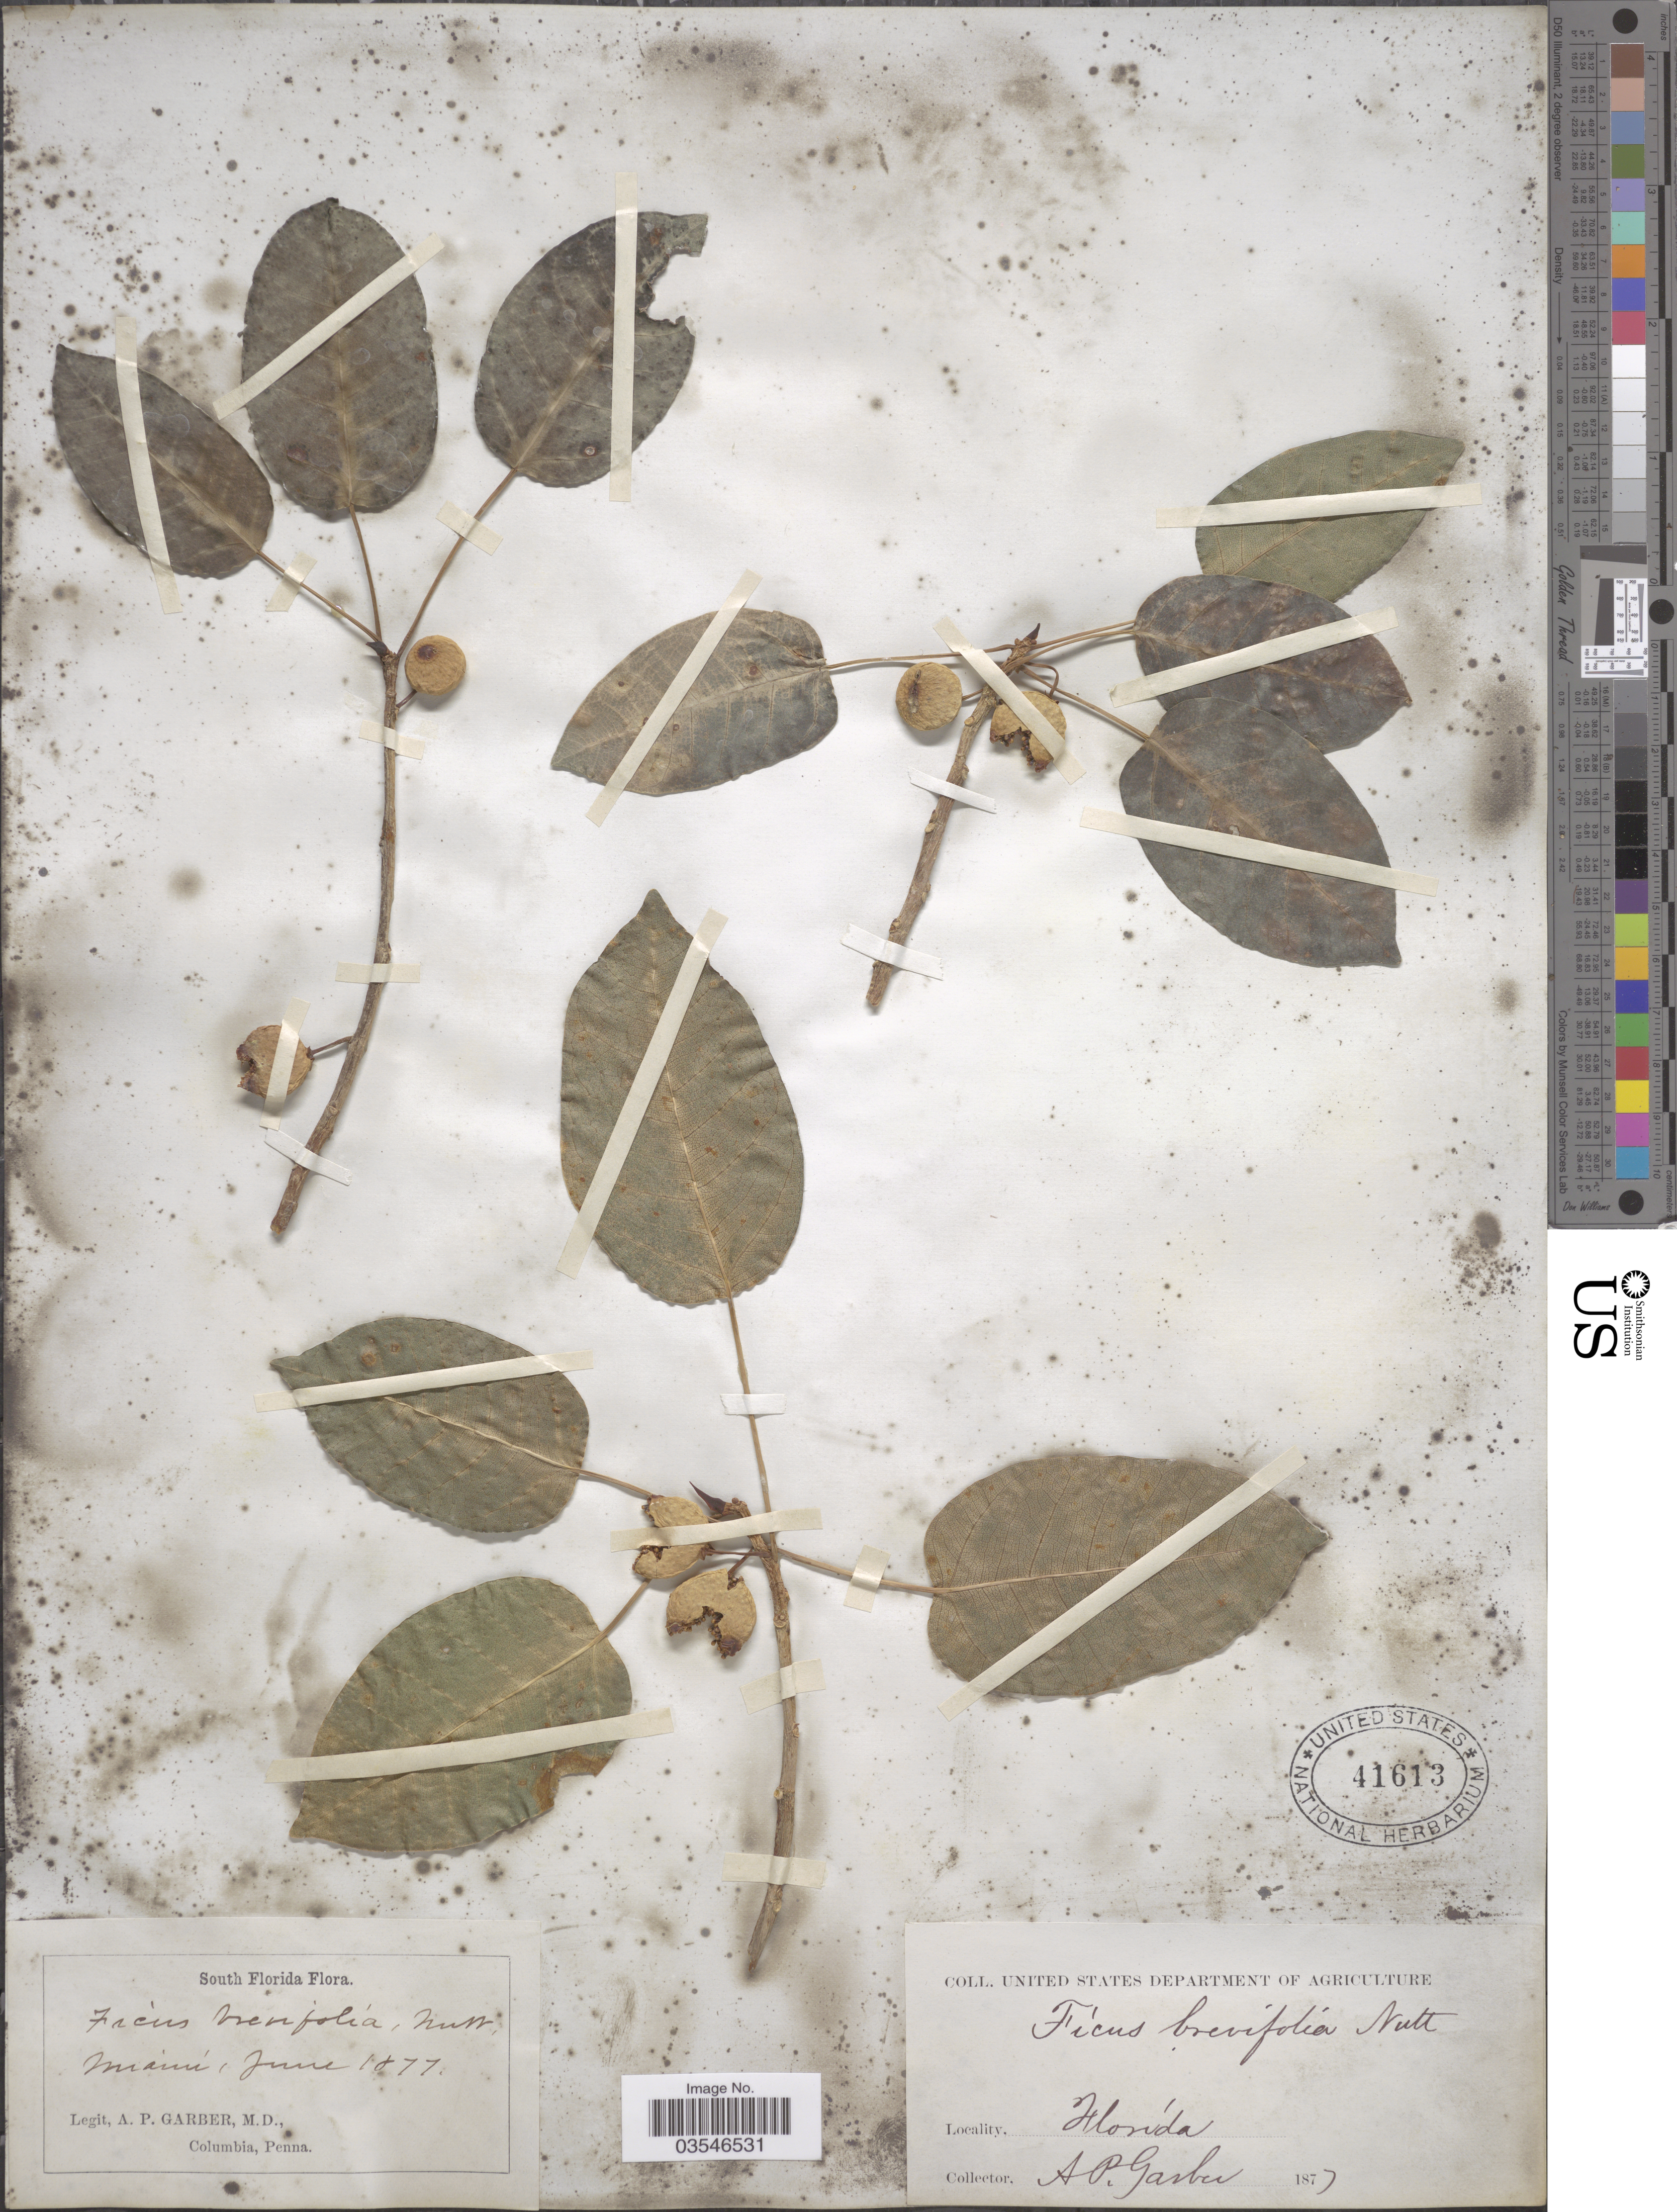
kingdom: Plantae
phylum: Tracheophyta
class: Magnoliopsida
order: Rosales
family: Moraceae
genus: Ficus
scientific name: Ficus brevifolia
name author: Nutt.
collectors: A. P. Garber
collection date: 1877-06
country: United States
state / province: Florida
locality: South Florida. Miami.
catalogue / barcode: US 41613